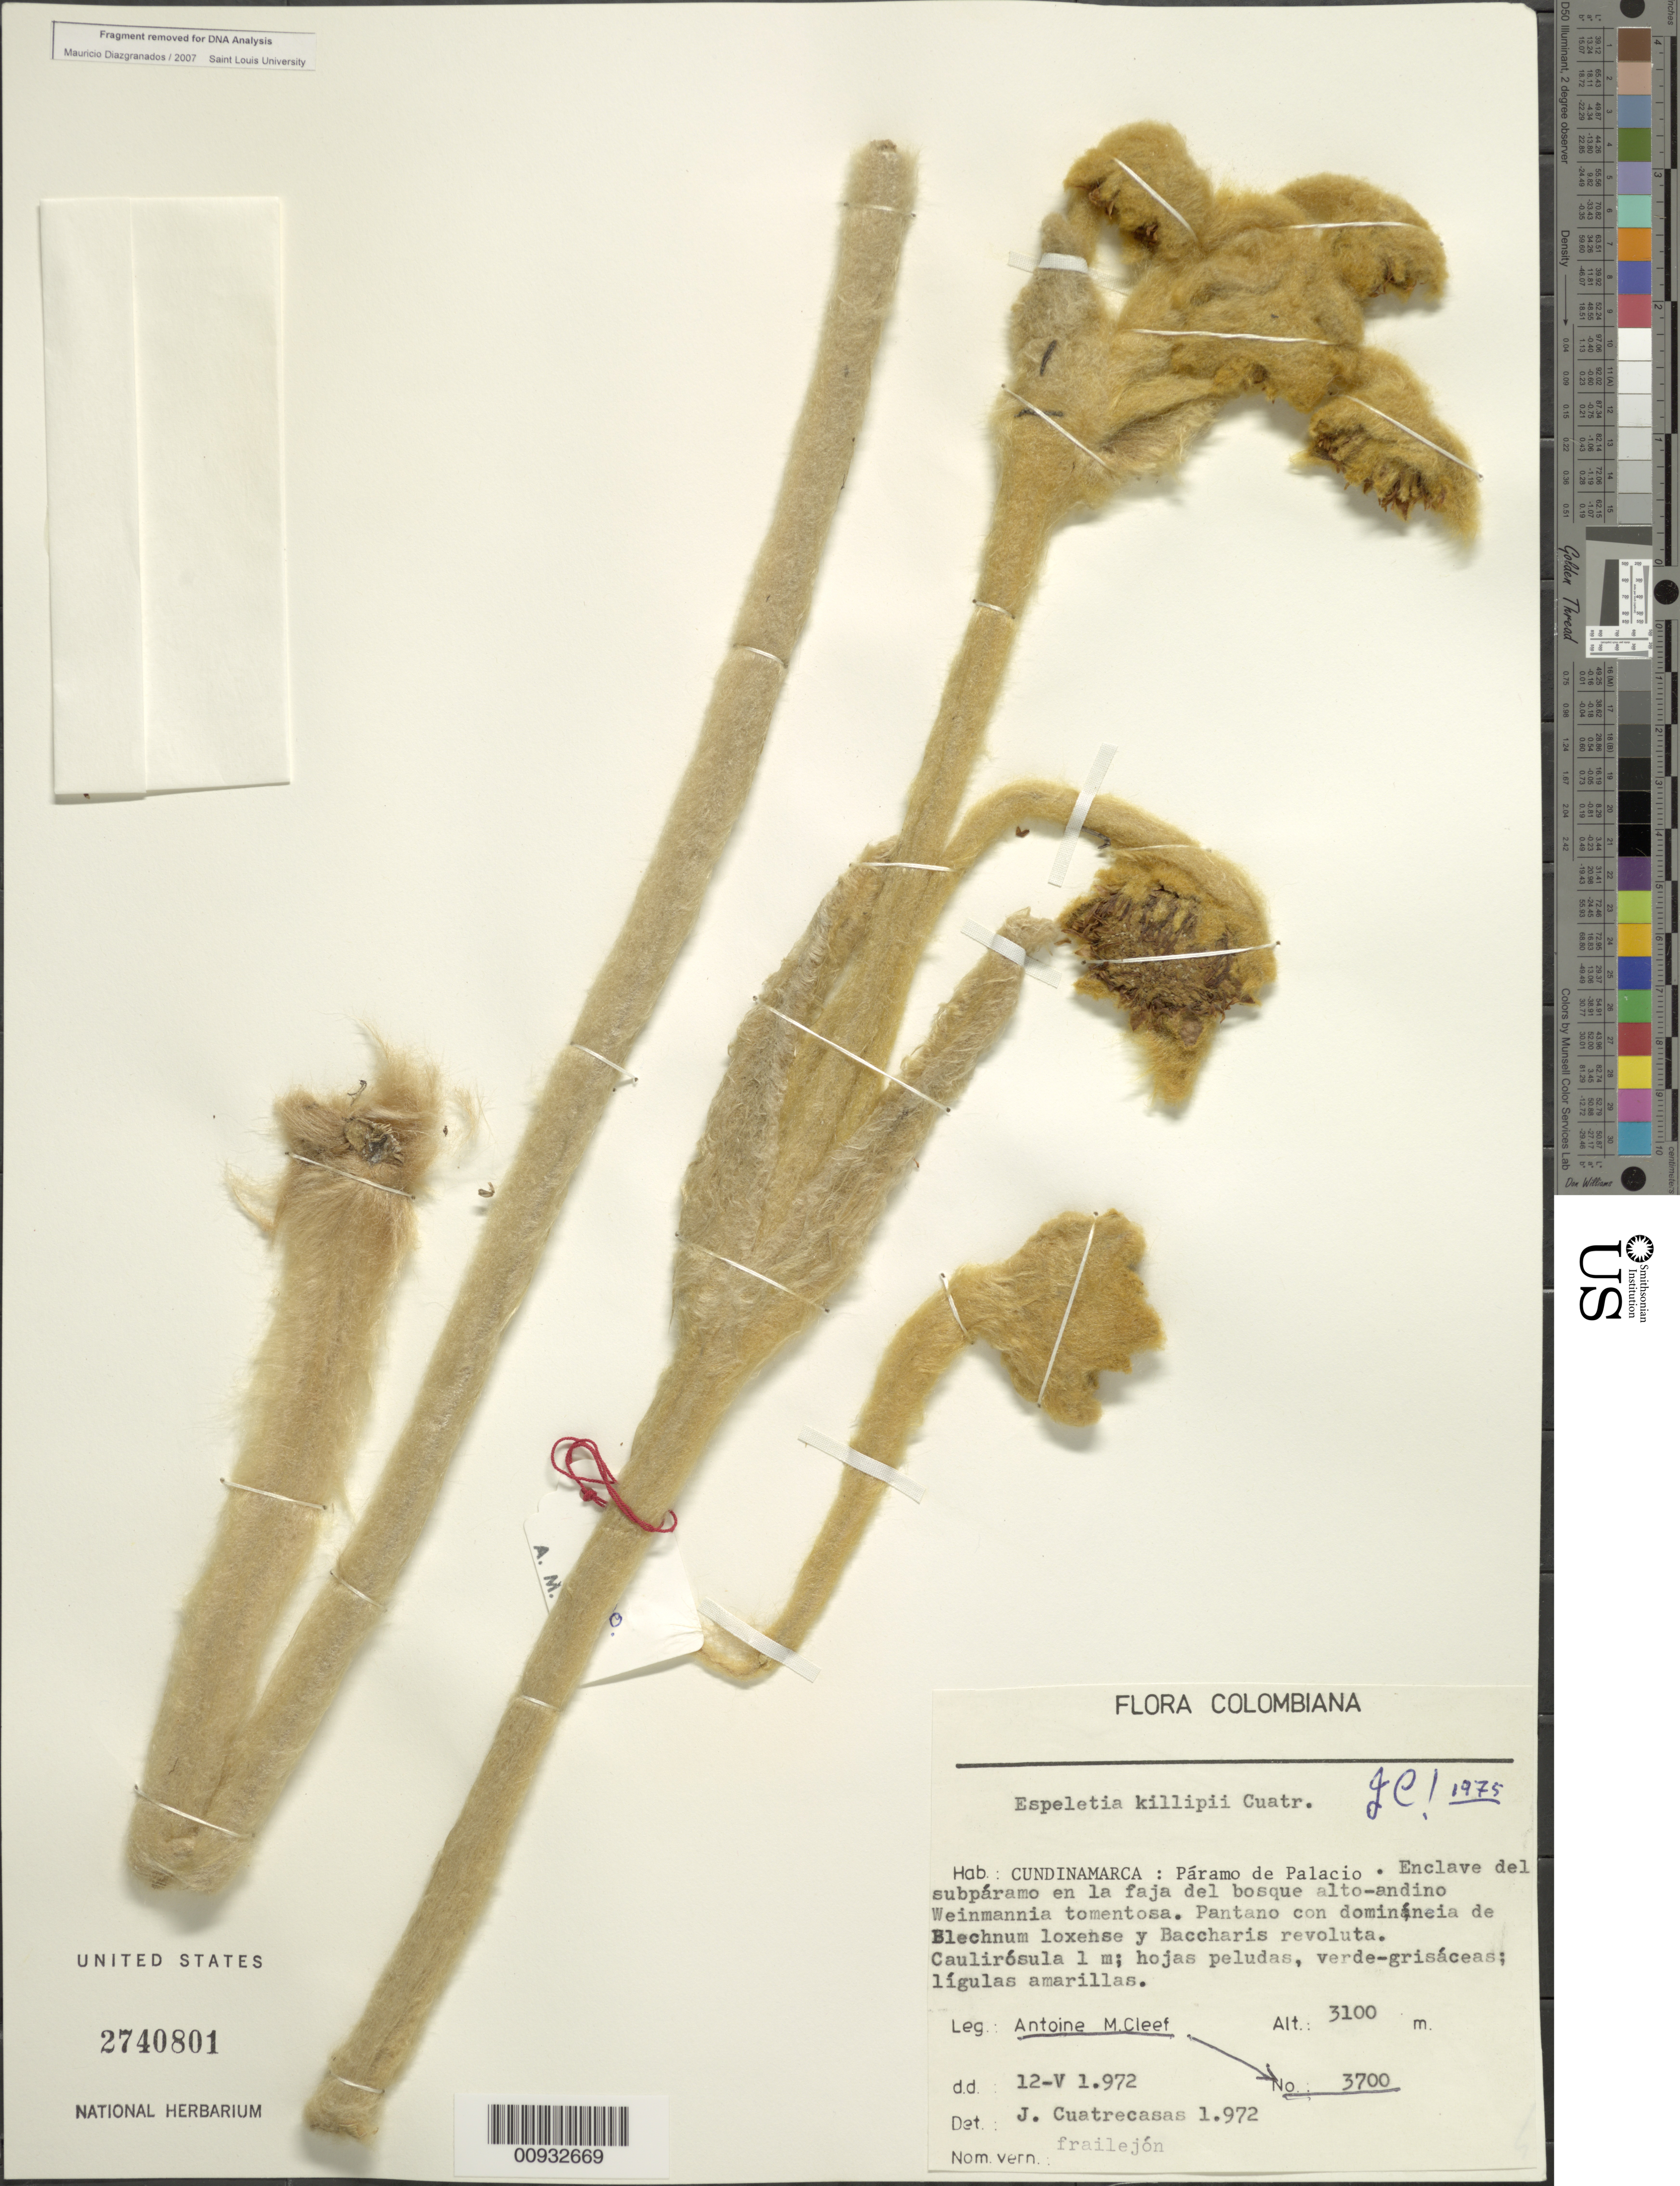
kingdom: Plantae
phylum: Tracheophyta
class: Magnoliopsida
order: Asterales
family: Asteraceae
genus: Espeletia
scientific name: Espeletia killipii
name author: Cuatrec.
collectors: A. M. Cleef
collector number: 3700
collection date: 1972-05-12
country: Colombia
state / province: Cundinamarca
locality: Paramo de Palacio. Enclave del subparamo en la faja del bosque alto-andino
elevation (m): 3100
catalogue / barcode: US 2740801